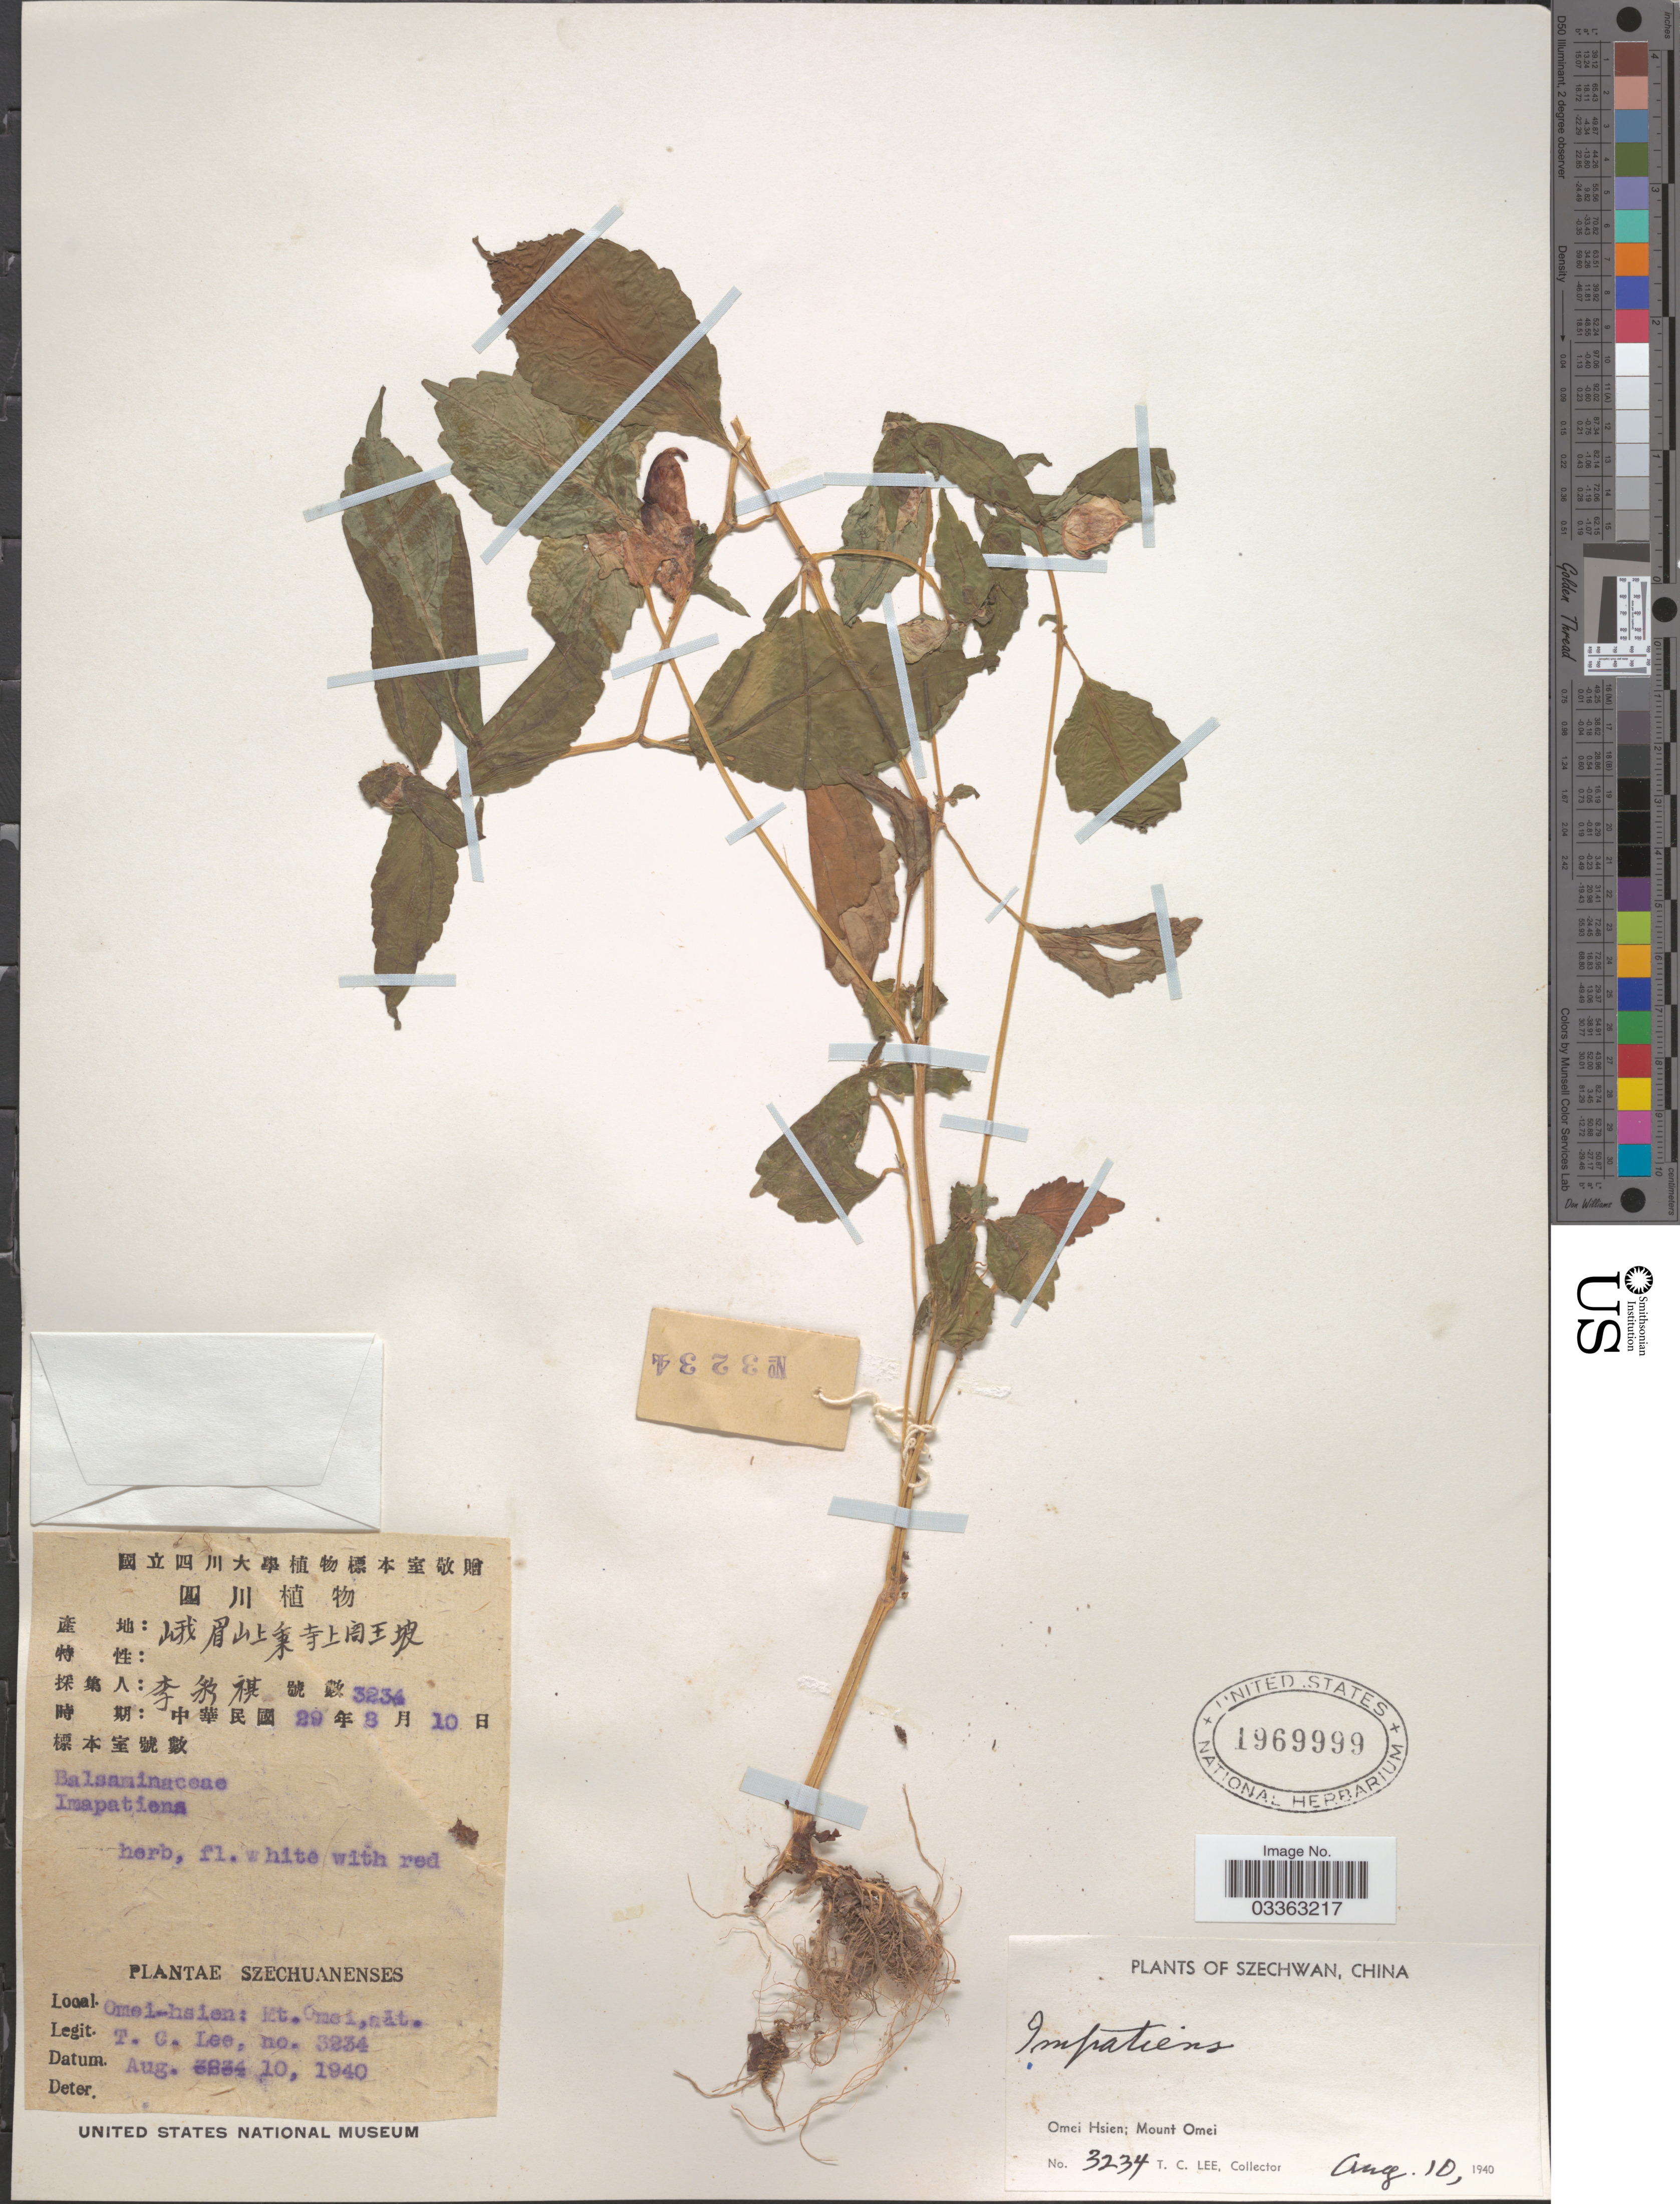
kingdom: Plantae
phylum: Tracheophyta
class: Magnoliopsida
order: Ericales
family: Balsaminaceae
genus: Impatiens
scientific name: Impatiens sp.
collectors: T. Lee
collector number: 3234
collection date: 1940-08-10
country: China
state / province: Sichuan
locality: Szechwan. Omei-hsien; Mount Omei.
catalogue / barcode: US 1969999